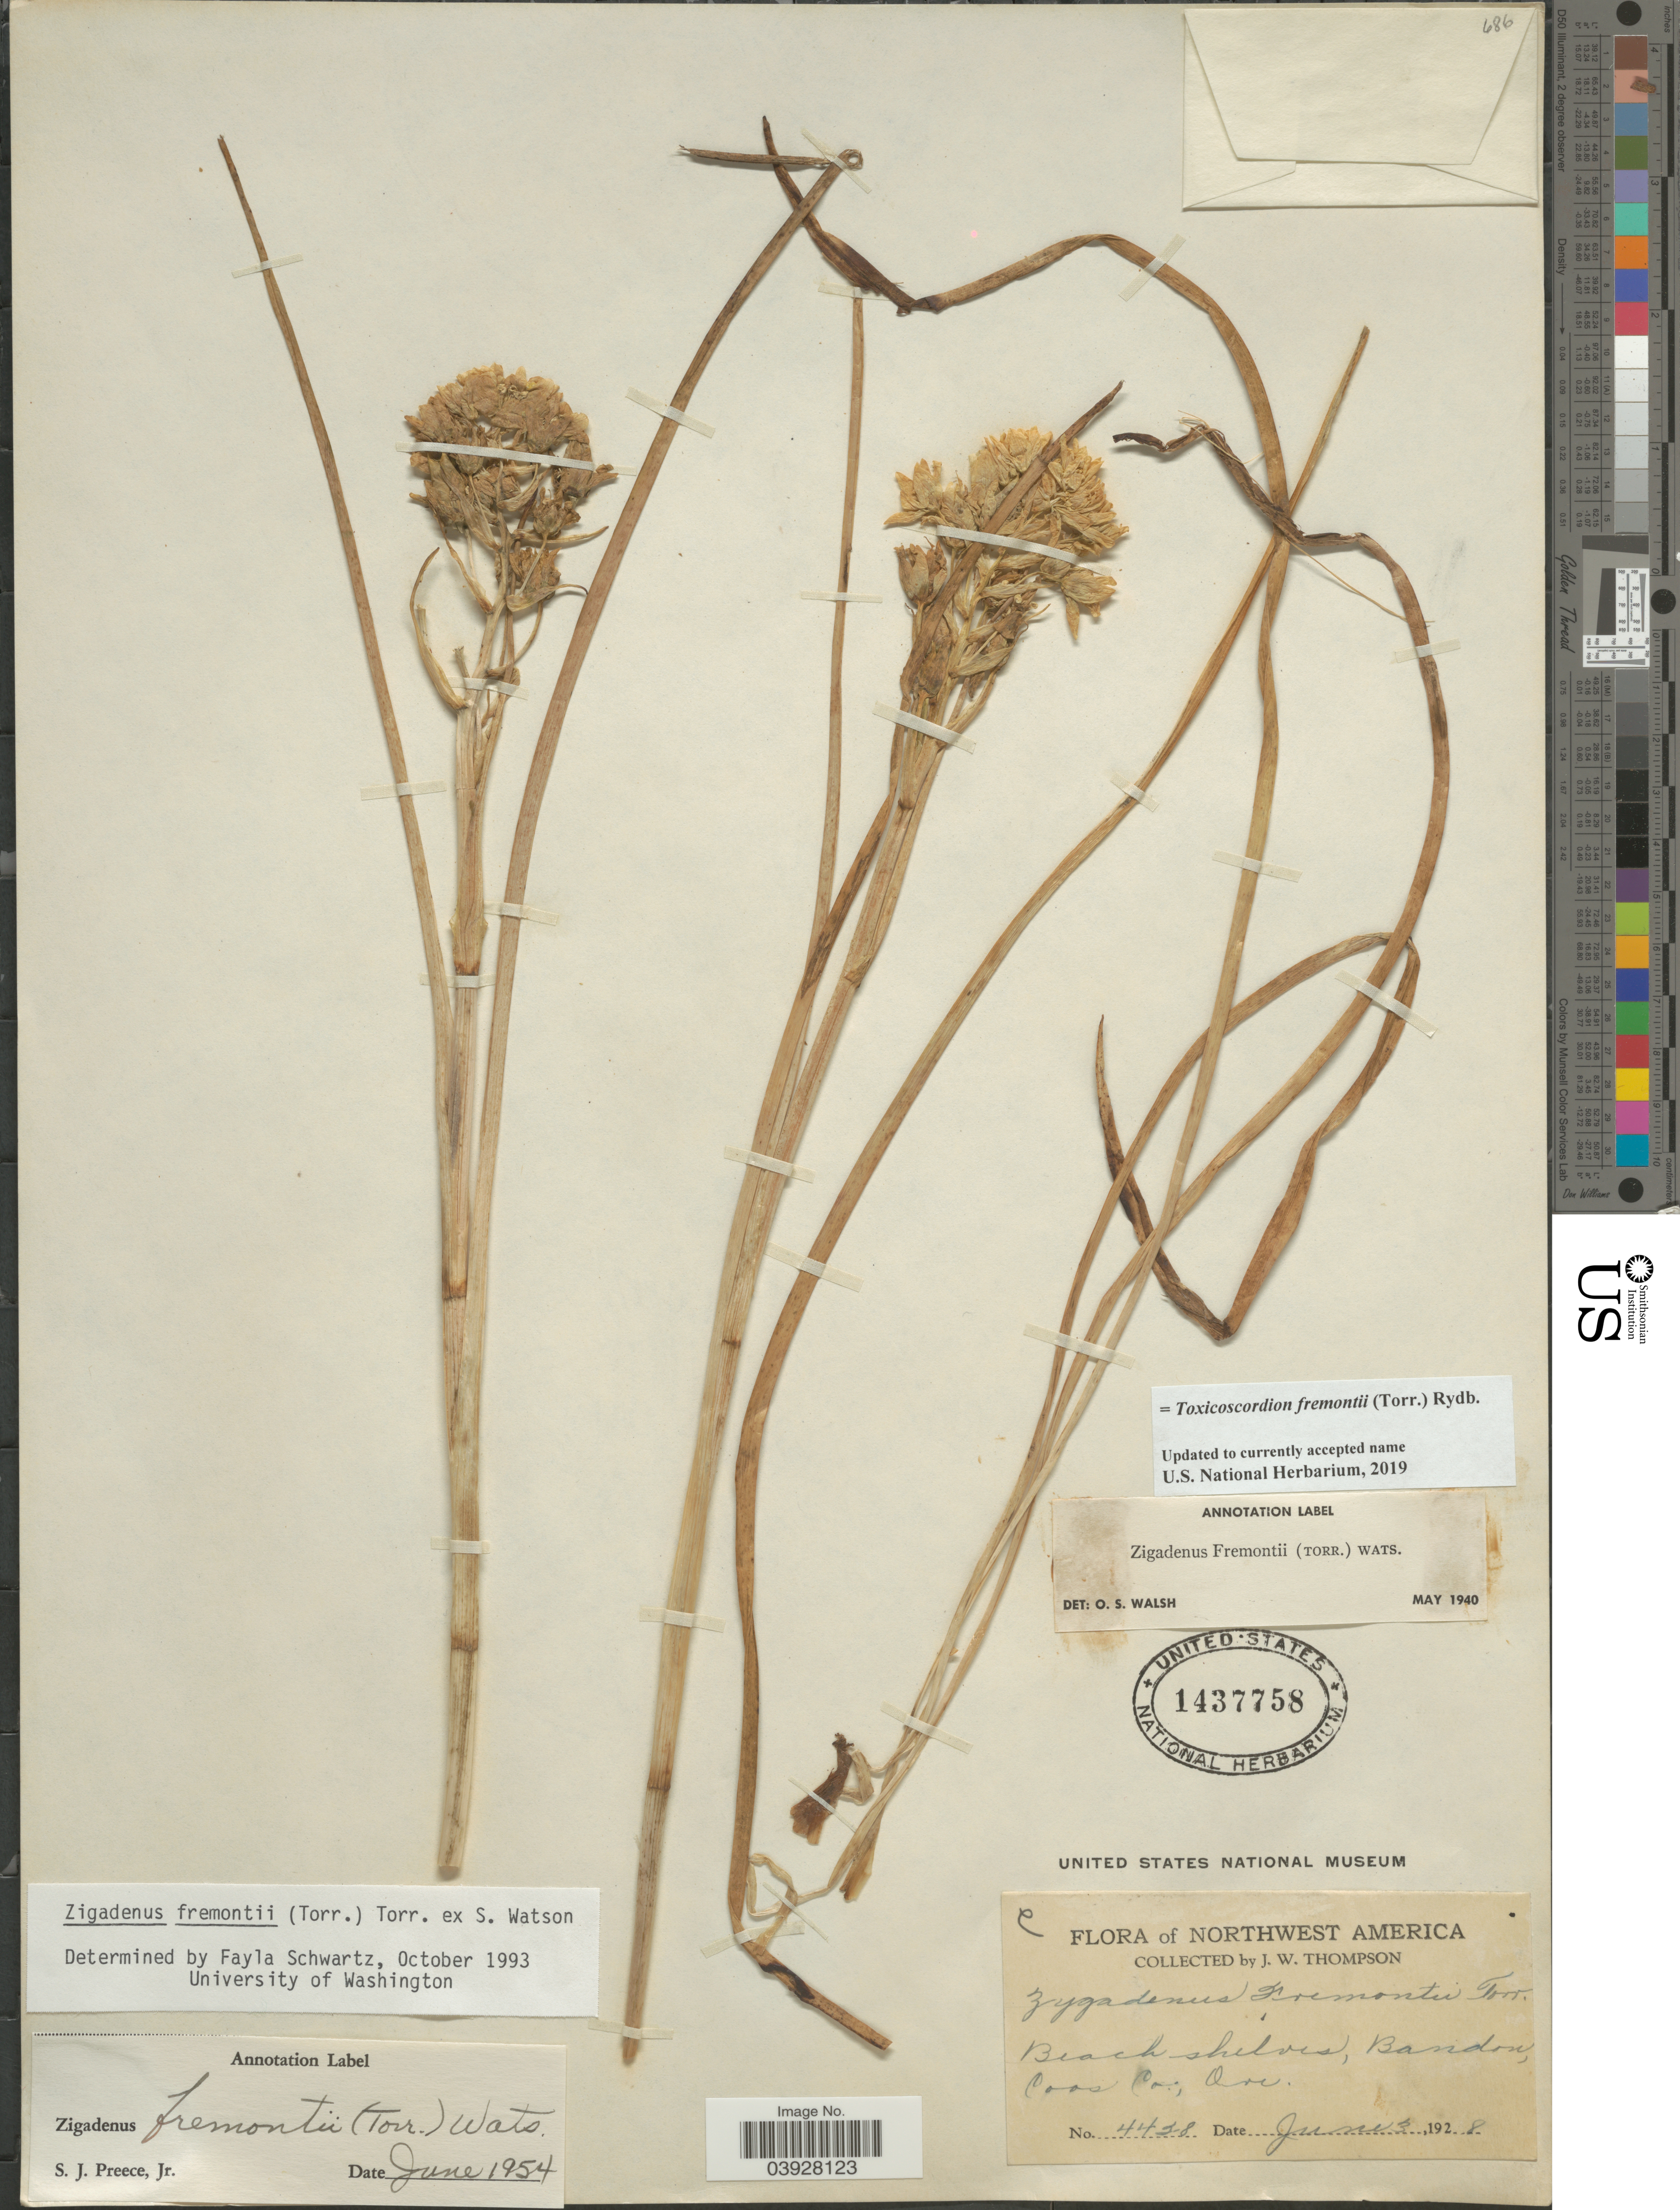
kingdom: Plantae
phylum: Tracheophyta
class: Liliopsida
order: Liliales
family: Melanthiaceae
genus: Toxicoscordion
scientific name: Toxicoscordion fremontii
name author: (Torr.) Rydb.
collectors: J. Thompson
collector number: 4428*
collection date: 1928-06-03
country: United States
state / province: Oregon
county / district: Coos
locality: Northwest America. Bandon, Coos Co.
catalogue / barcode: US 1437758